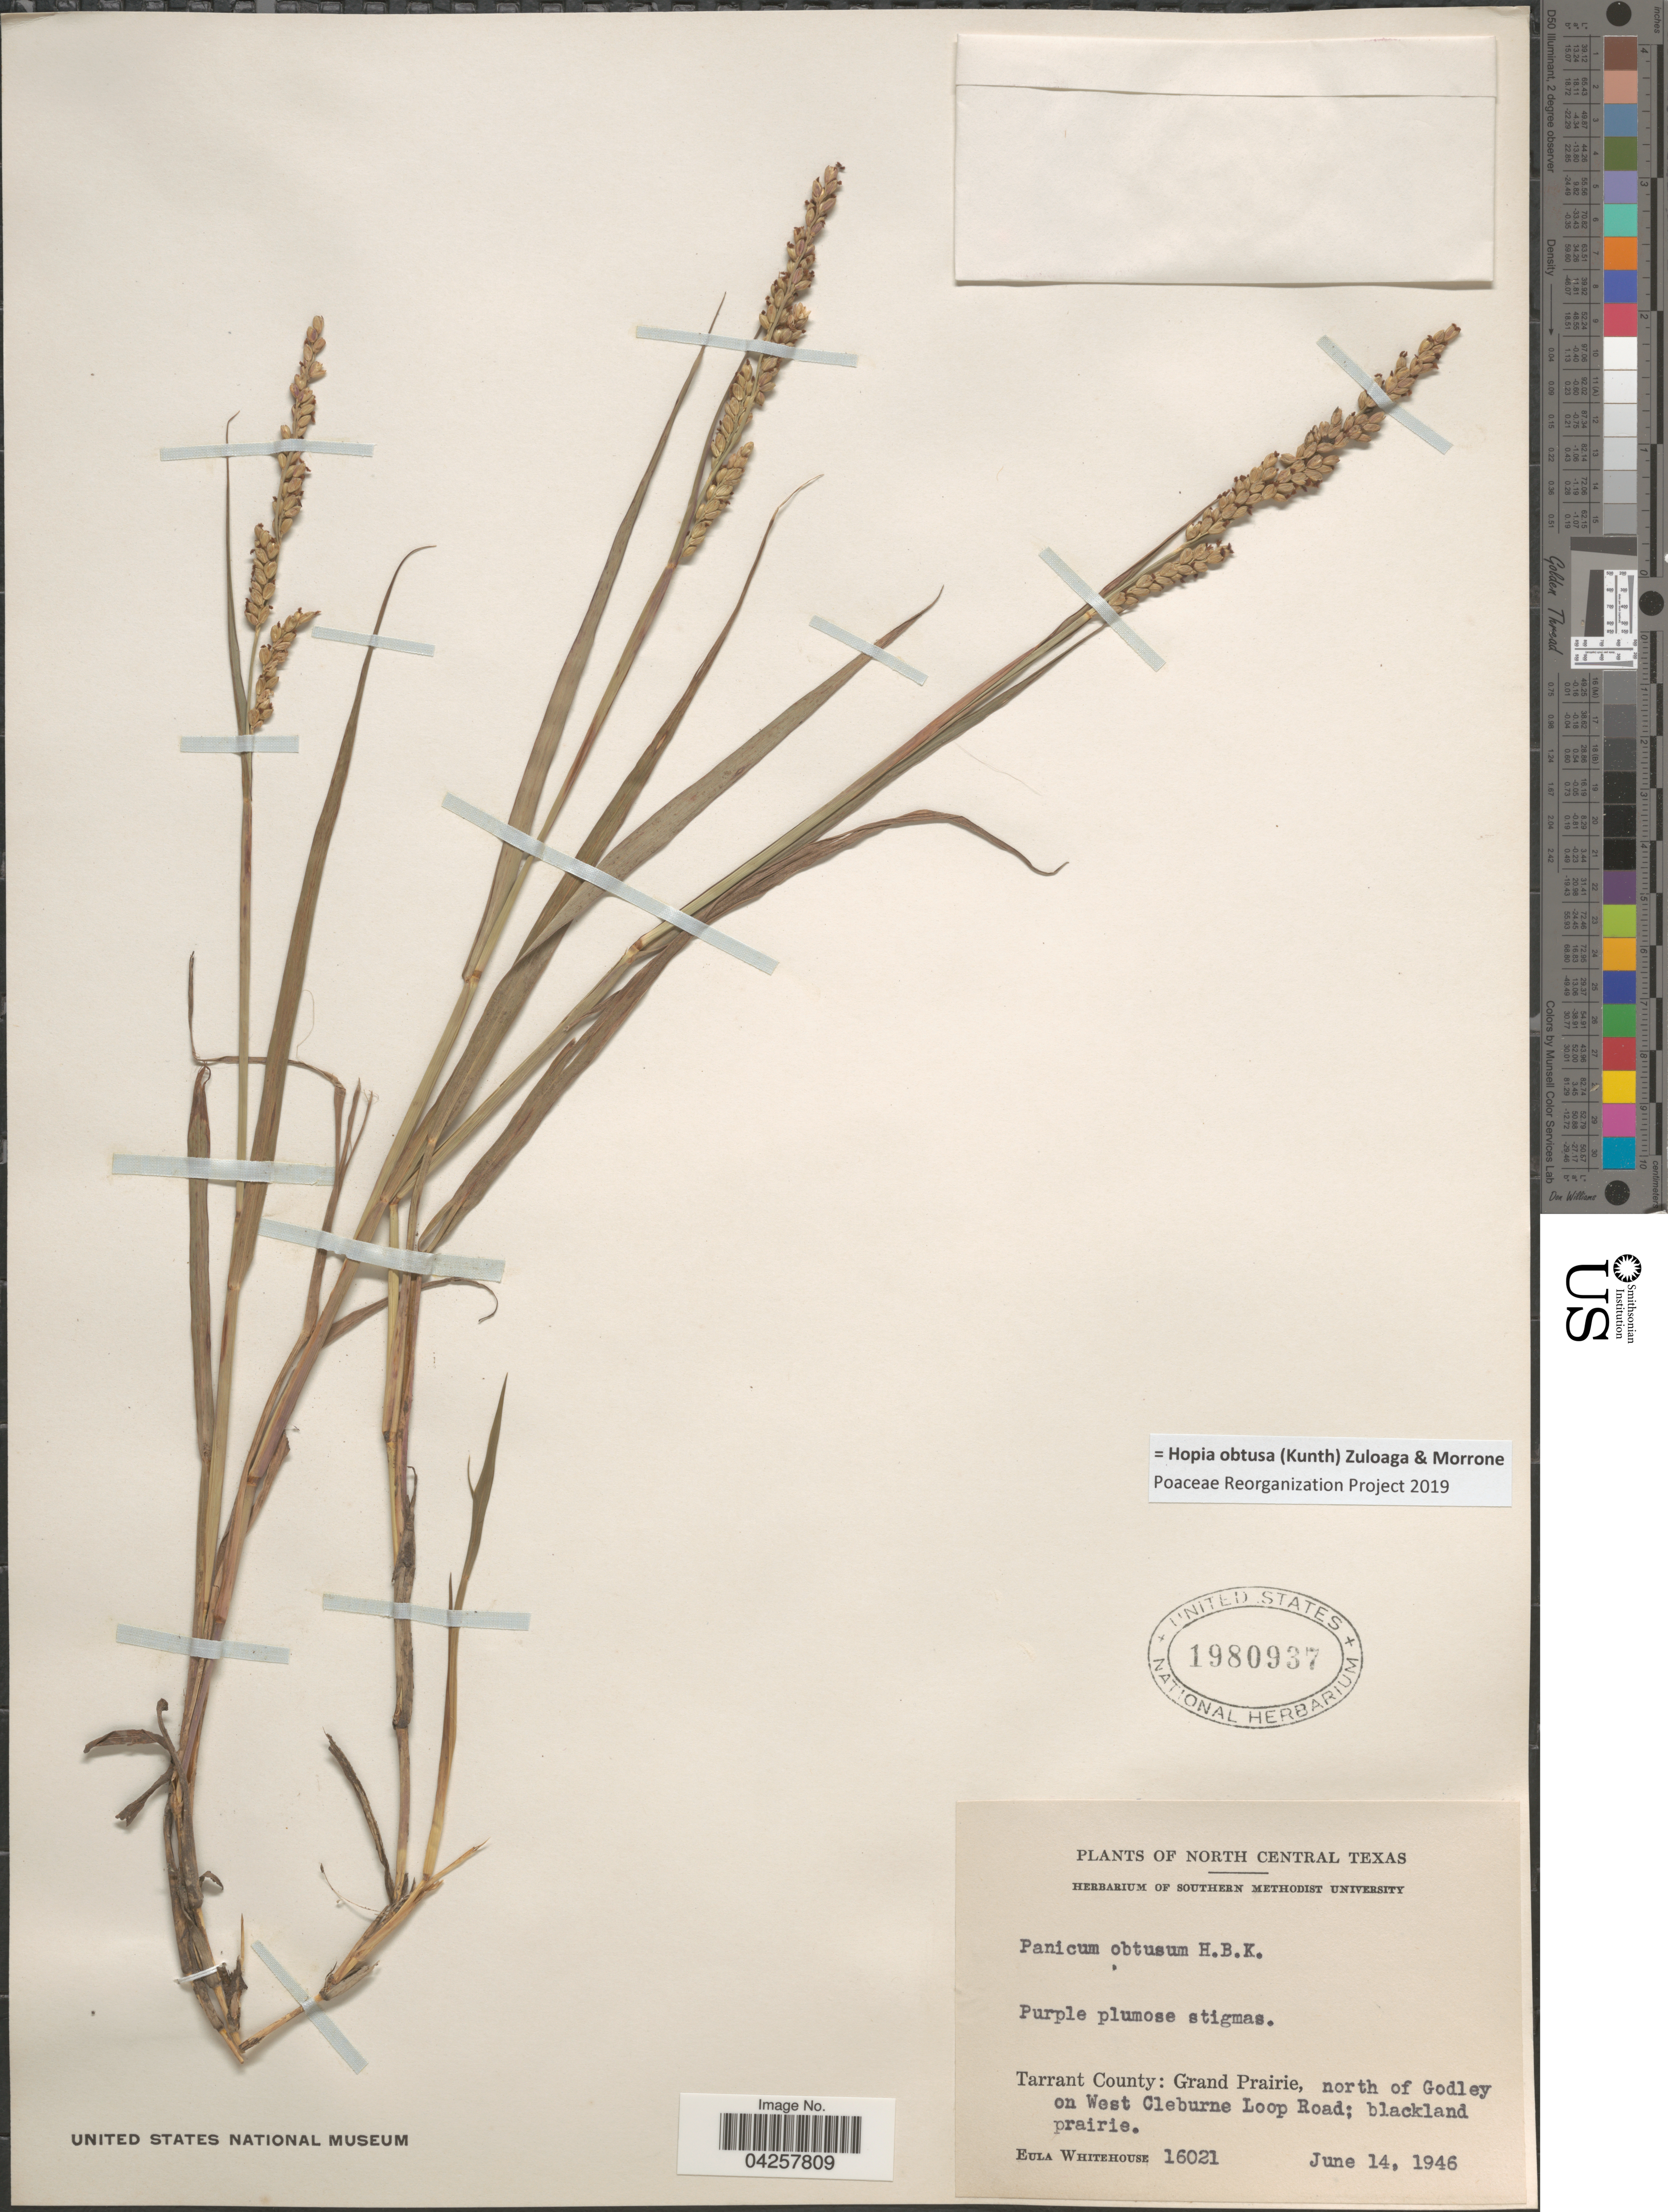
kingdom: Plantae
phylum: Tracheophyta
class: Liliopsida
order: Poales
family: Poaceae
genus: Hopia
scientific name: Hopia obtusa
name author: (Kunth) Zuloaga & Morrone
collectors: E. Whitehouse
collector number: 16021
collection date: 1946-06-14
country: United States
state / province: Texas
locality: North Central Texas. Tarrant County: Grand Prairie, north of Godley on West Cleburne Loop Road.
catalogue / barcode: US 1980937